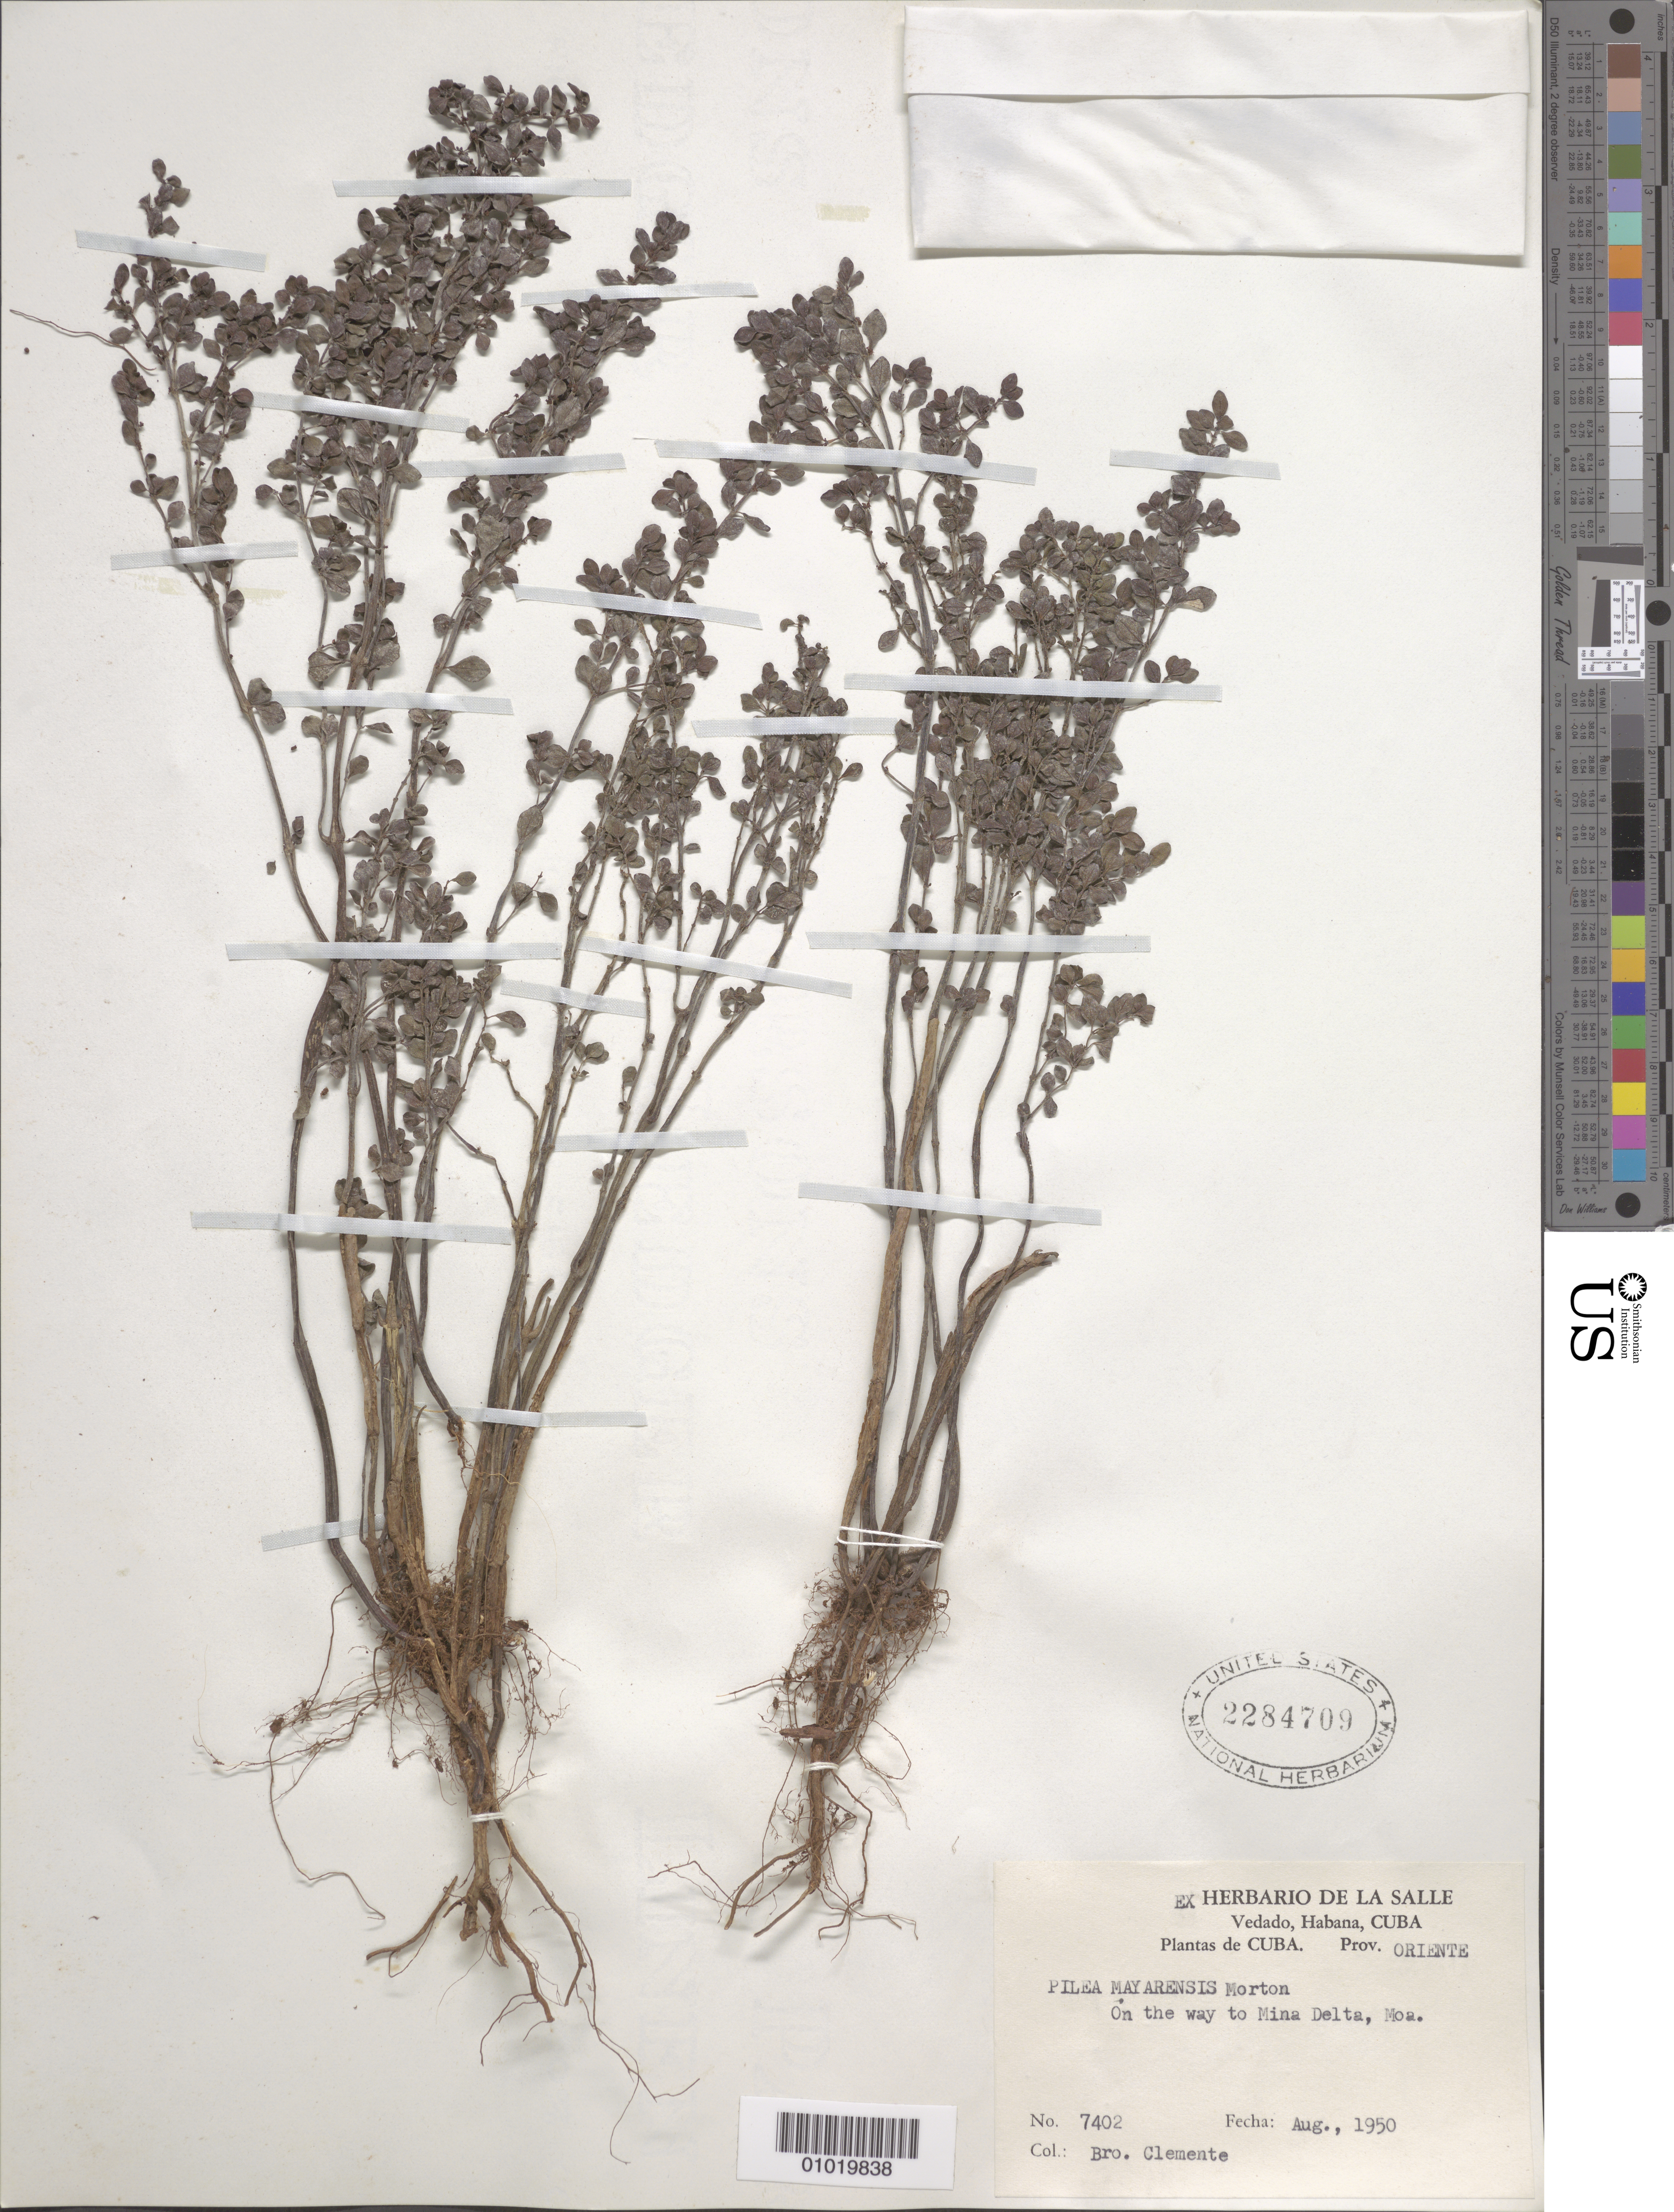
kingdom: Plantae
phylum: Tracheophyta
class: Magnoliopsida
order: Rosales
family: Urticaceae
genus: Pilea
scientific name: Pilea mayarensis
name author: C.V. Morton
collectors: Bro. Clemente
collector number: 7402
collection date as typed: Aug 1950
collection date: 1950-08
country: Cuba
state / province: Holguín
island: Cuba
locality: On the way to Mina Delta, Moa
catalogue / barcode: US 2284709